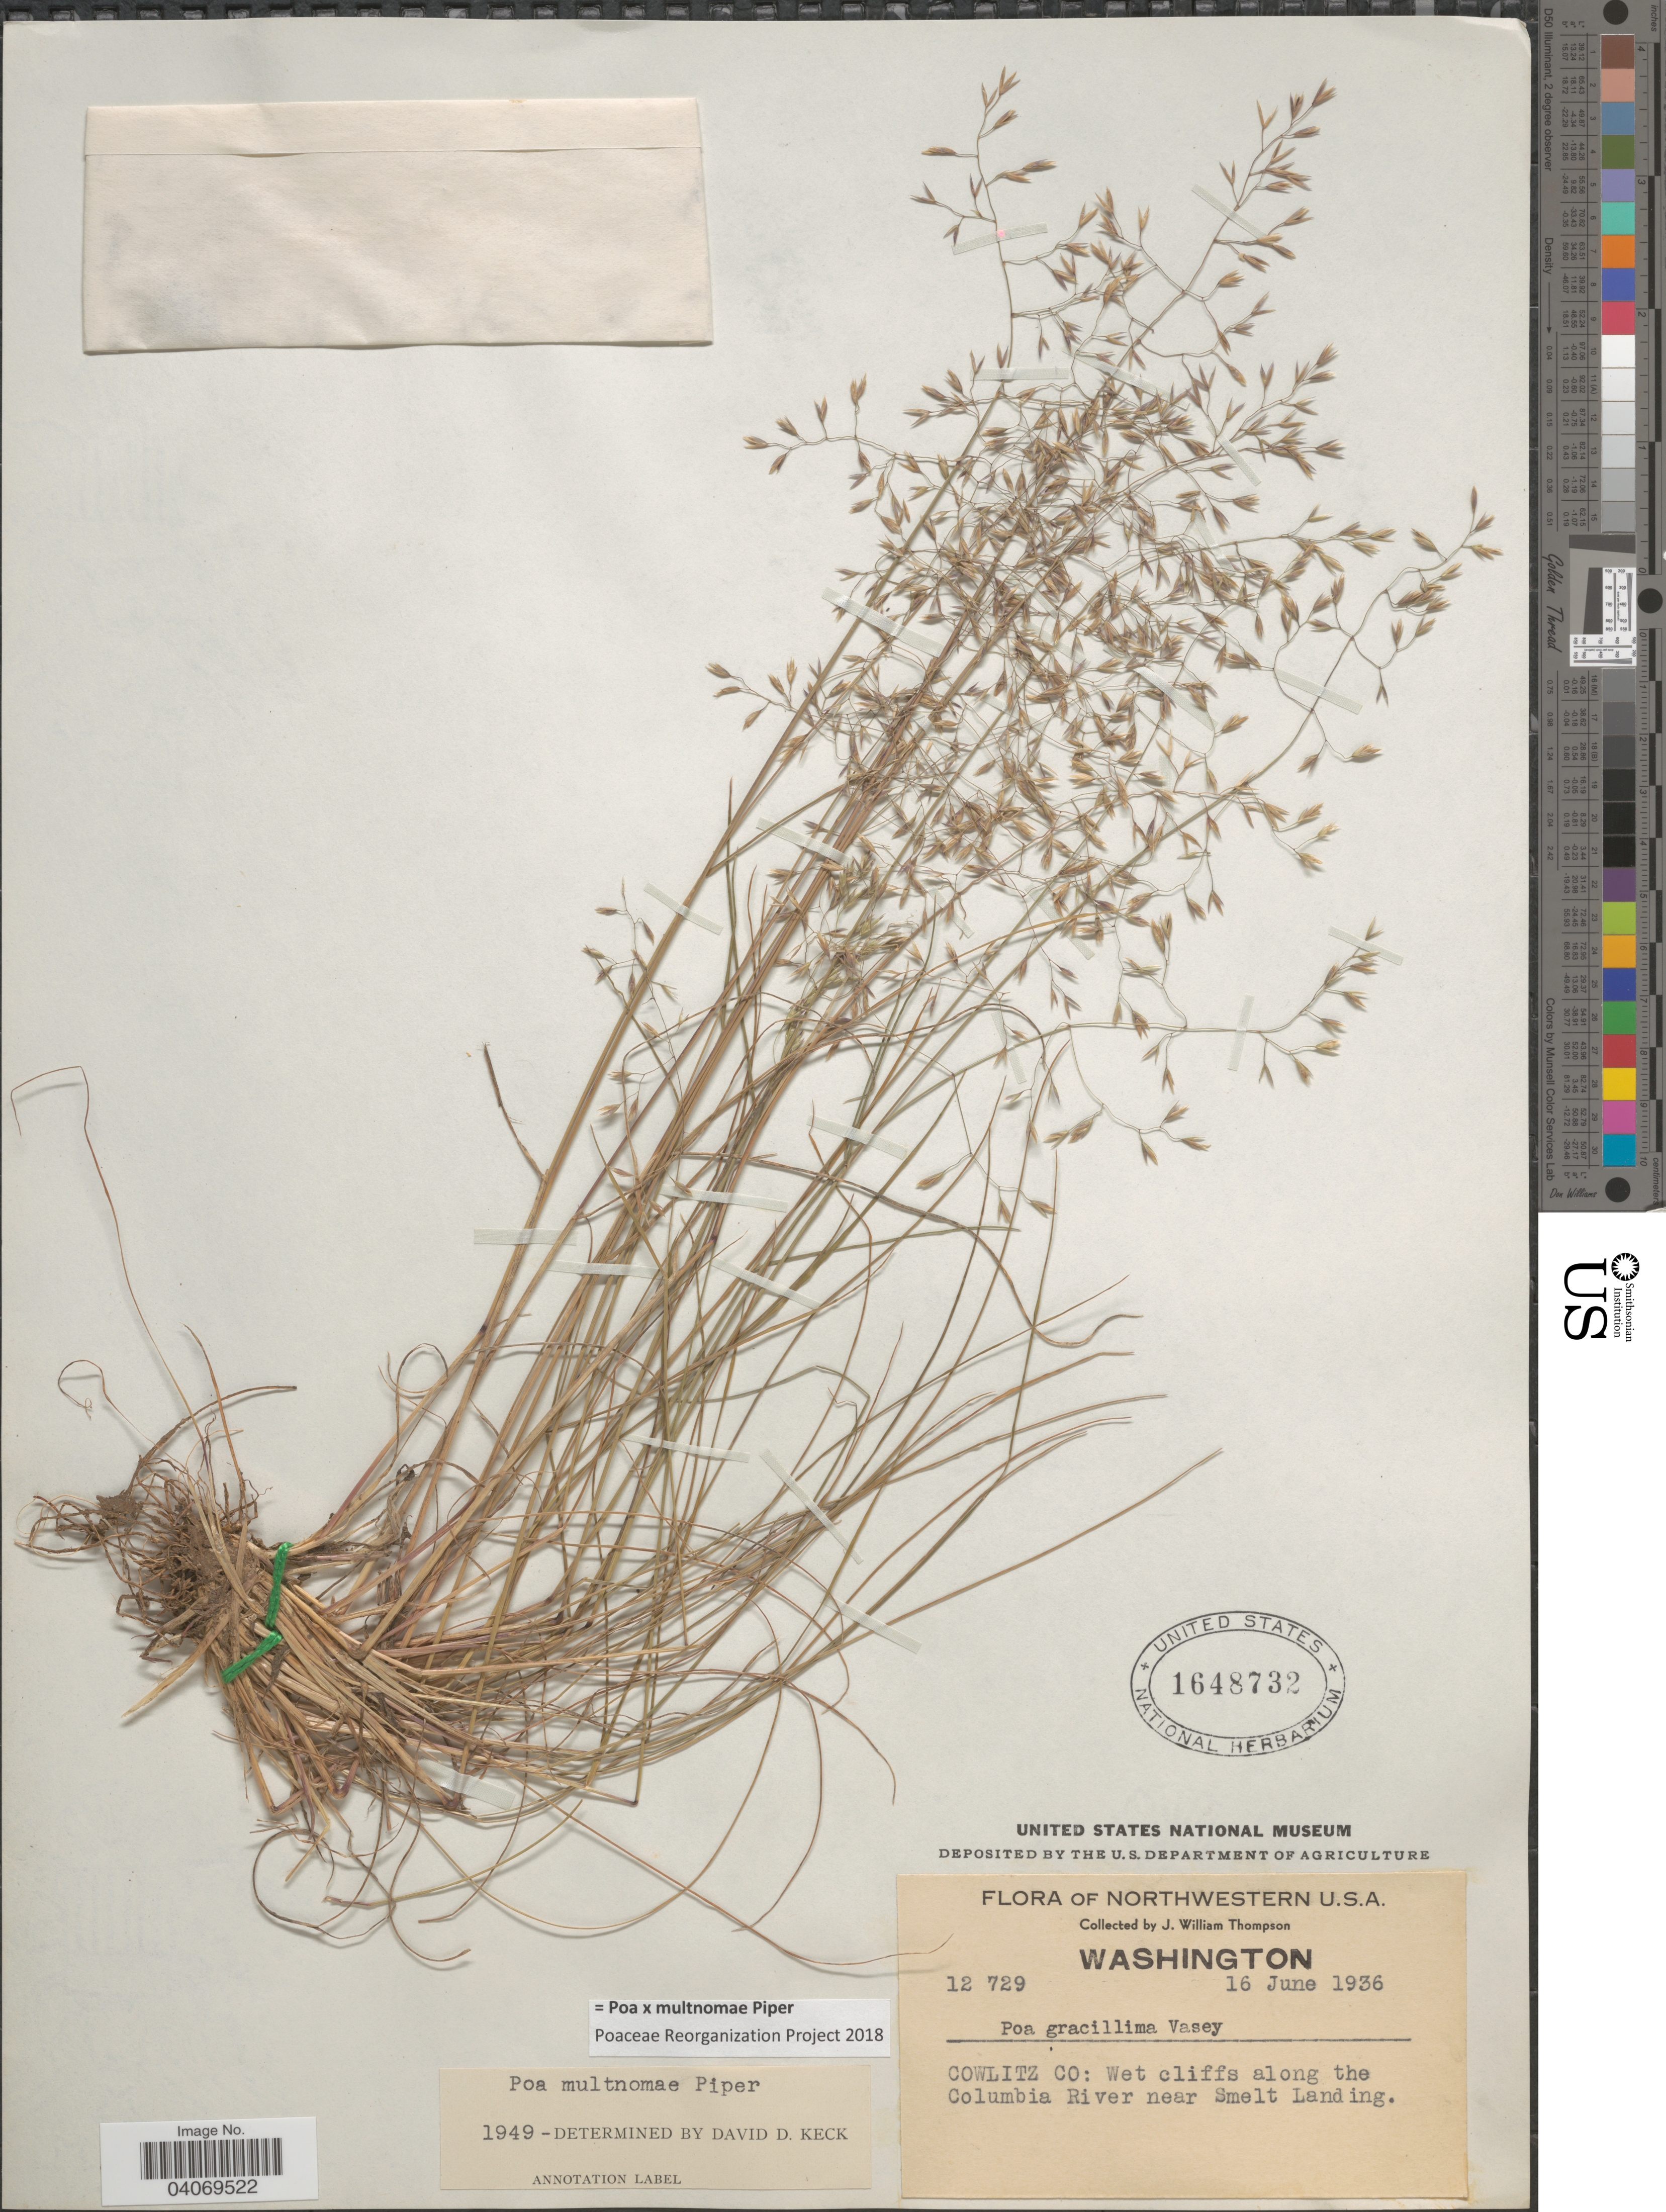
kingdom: Plantae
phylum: Tracheophyta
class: Liliopsida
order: Poales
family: Poaceae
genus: Poa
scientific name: Poa x multnomae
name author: Piper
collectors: J. W. Thompson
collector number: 12729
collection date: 1936-06-16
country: United States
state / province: Washington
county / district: Cowlitz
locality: Northwestern U.S.A. Cowlitz Co: Wet cliffs along the Columbia River near Smelt Landing.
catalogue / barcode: US 1648732